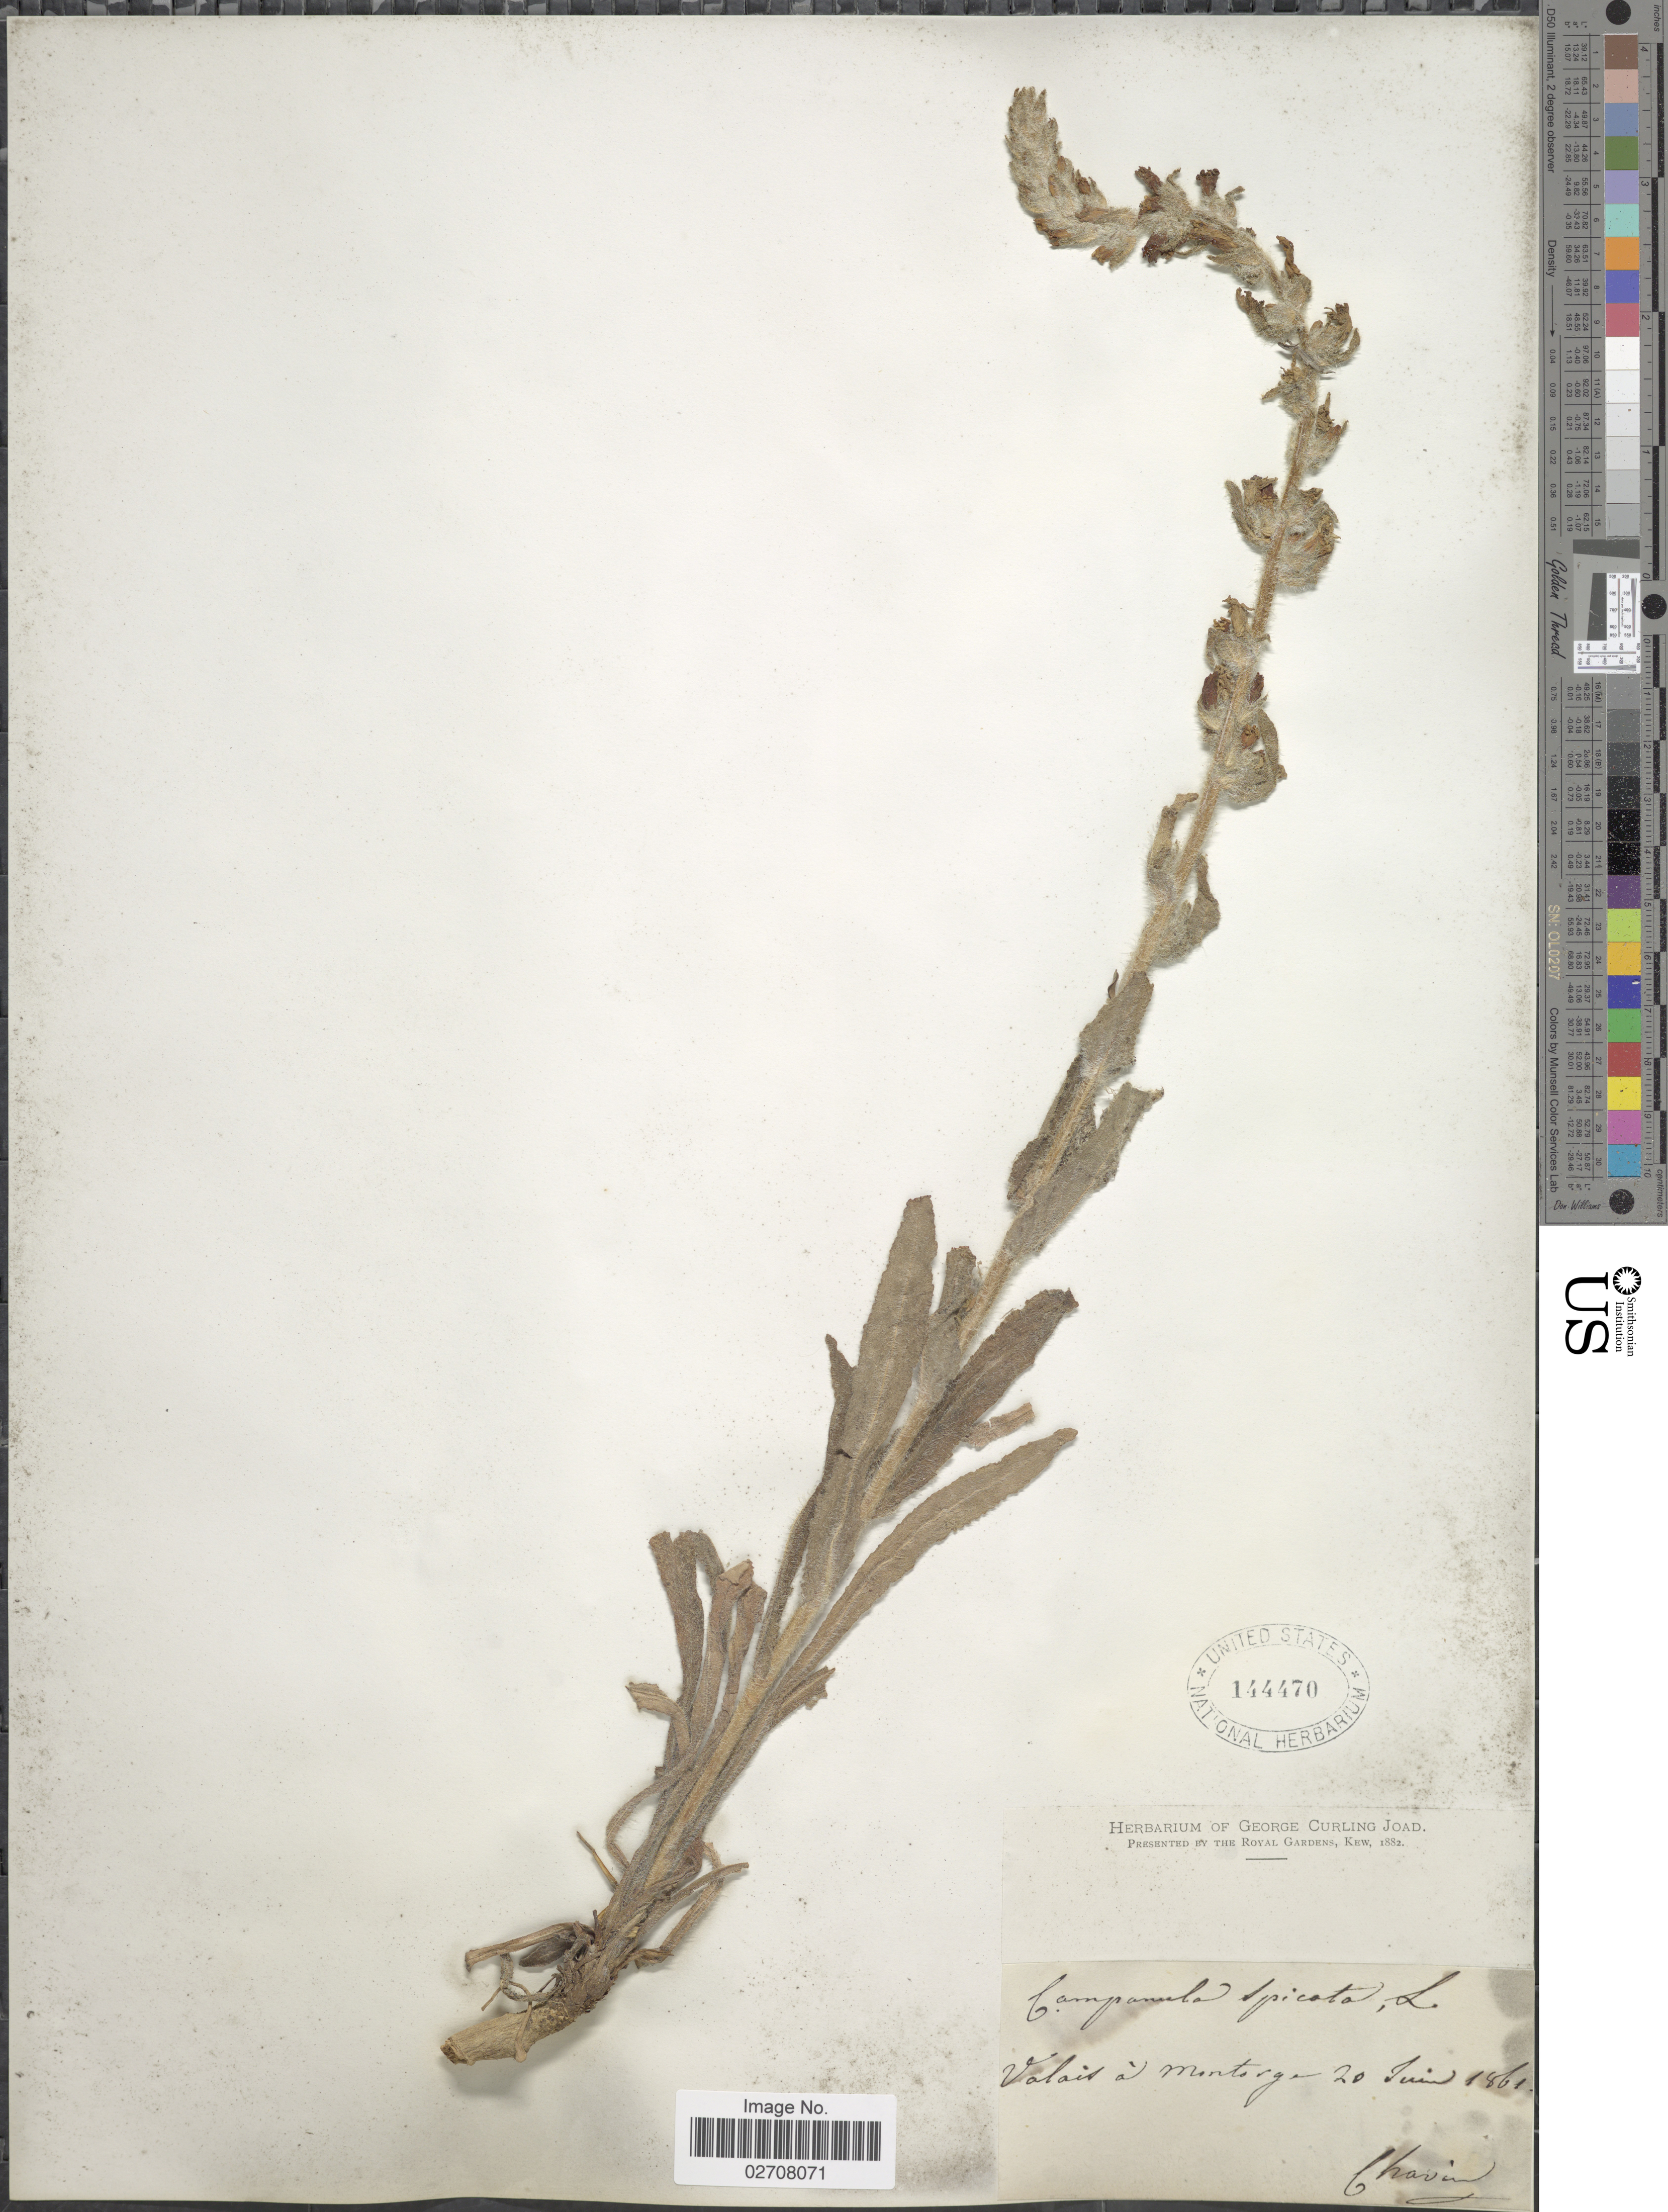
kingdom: Plantae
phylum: Tracheophyta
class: Magnoliopsida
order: Asterales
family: Campanulaceae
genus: Campanula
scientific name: Campanula spicata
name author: L.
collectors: -. Chavin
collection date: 1861-06-20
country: Switzerland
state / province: Valais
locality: Valais à Montorge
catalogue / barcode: US 144470